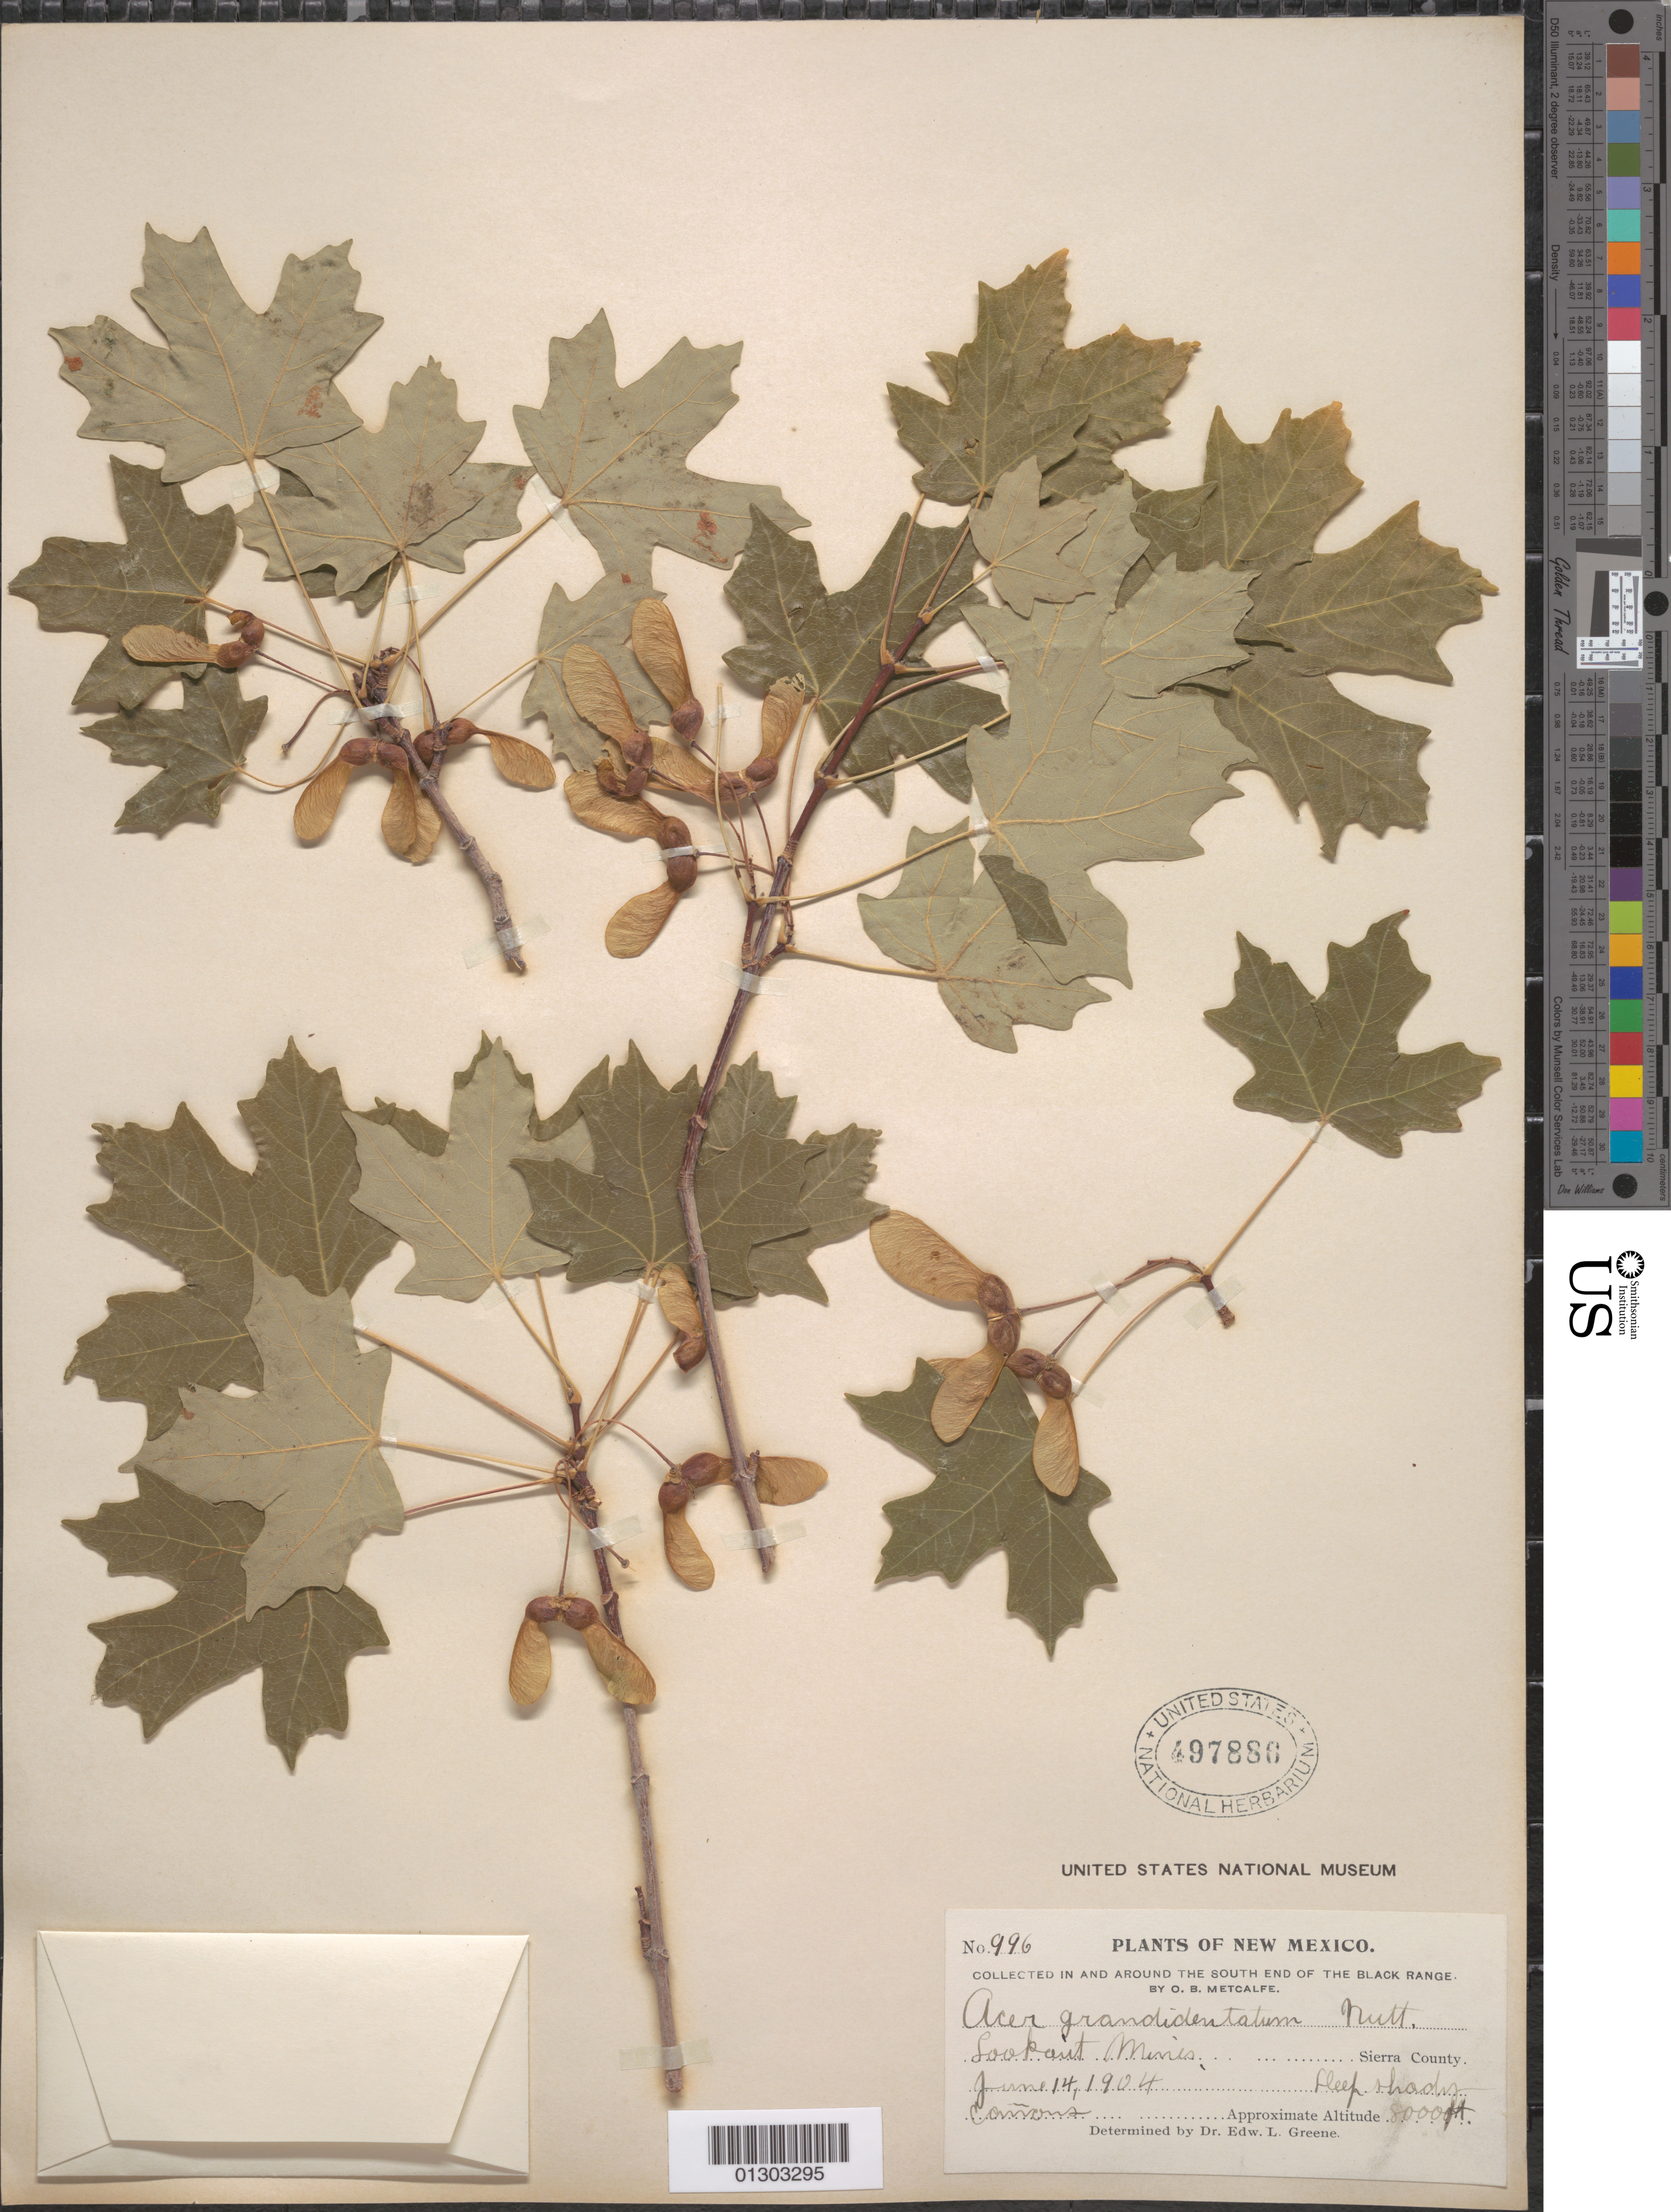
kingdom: Plantae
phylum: Tracheophyta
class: Magnoliopsida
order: Sapindales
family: Sapindaceae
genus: Acer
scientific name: Acer grandidentatum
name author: Nutt.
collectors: E. L. Greene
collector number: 996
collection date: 1904-06-14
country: United States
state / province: New Mexico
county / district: Sierra County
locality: Sierra County, Black Range, in and around S end, Lookout Mines.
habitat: Deep shade. Common.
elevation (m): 2438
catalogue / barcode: US 497886